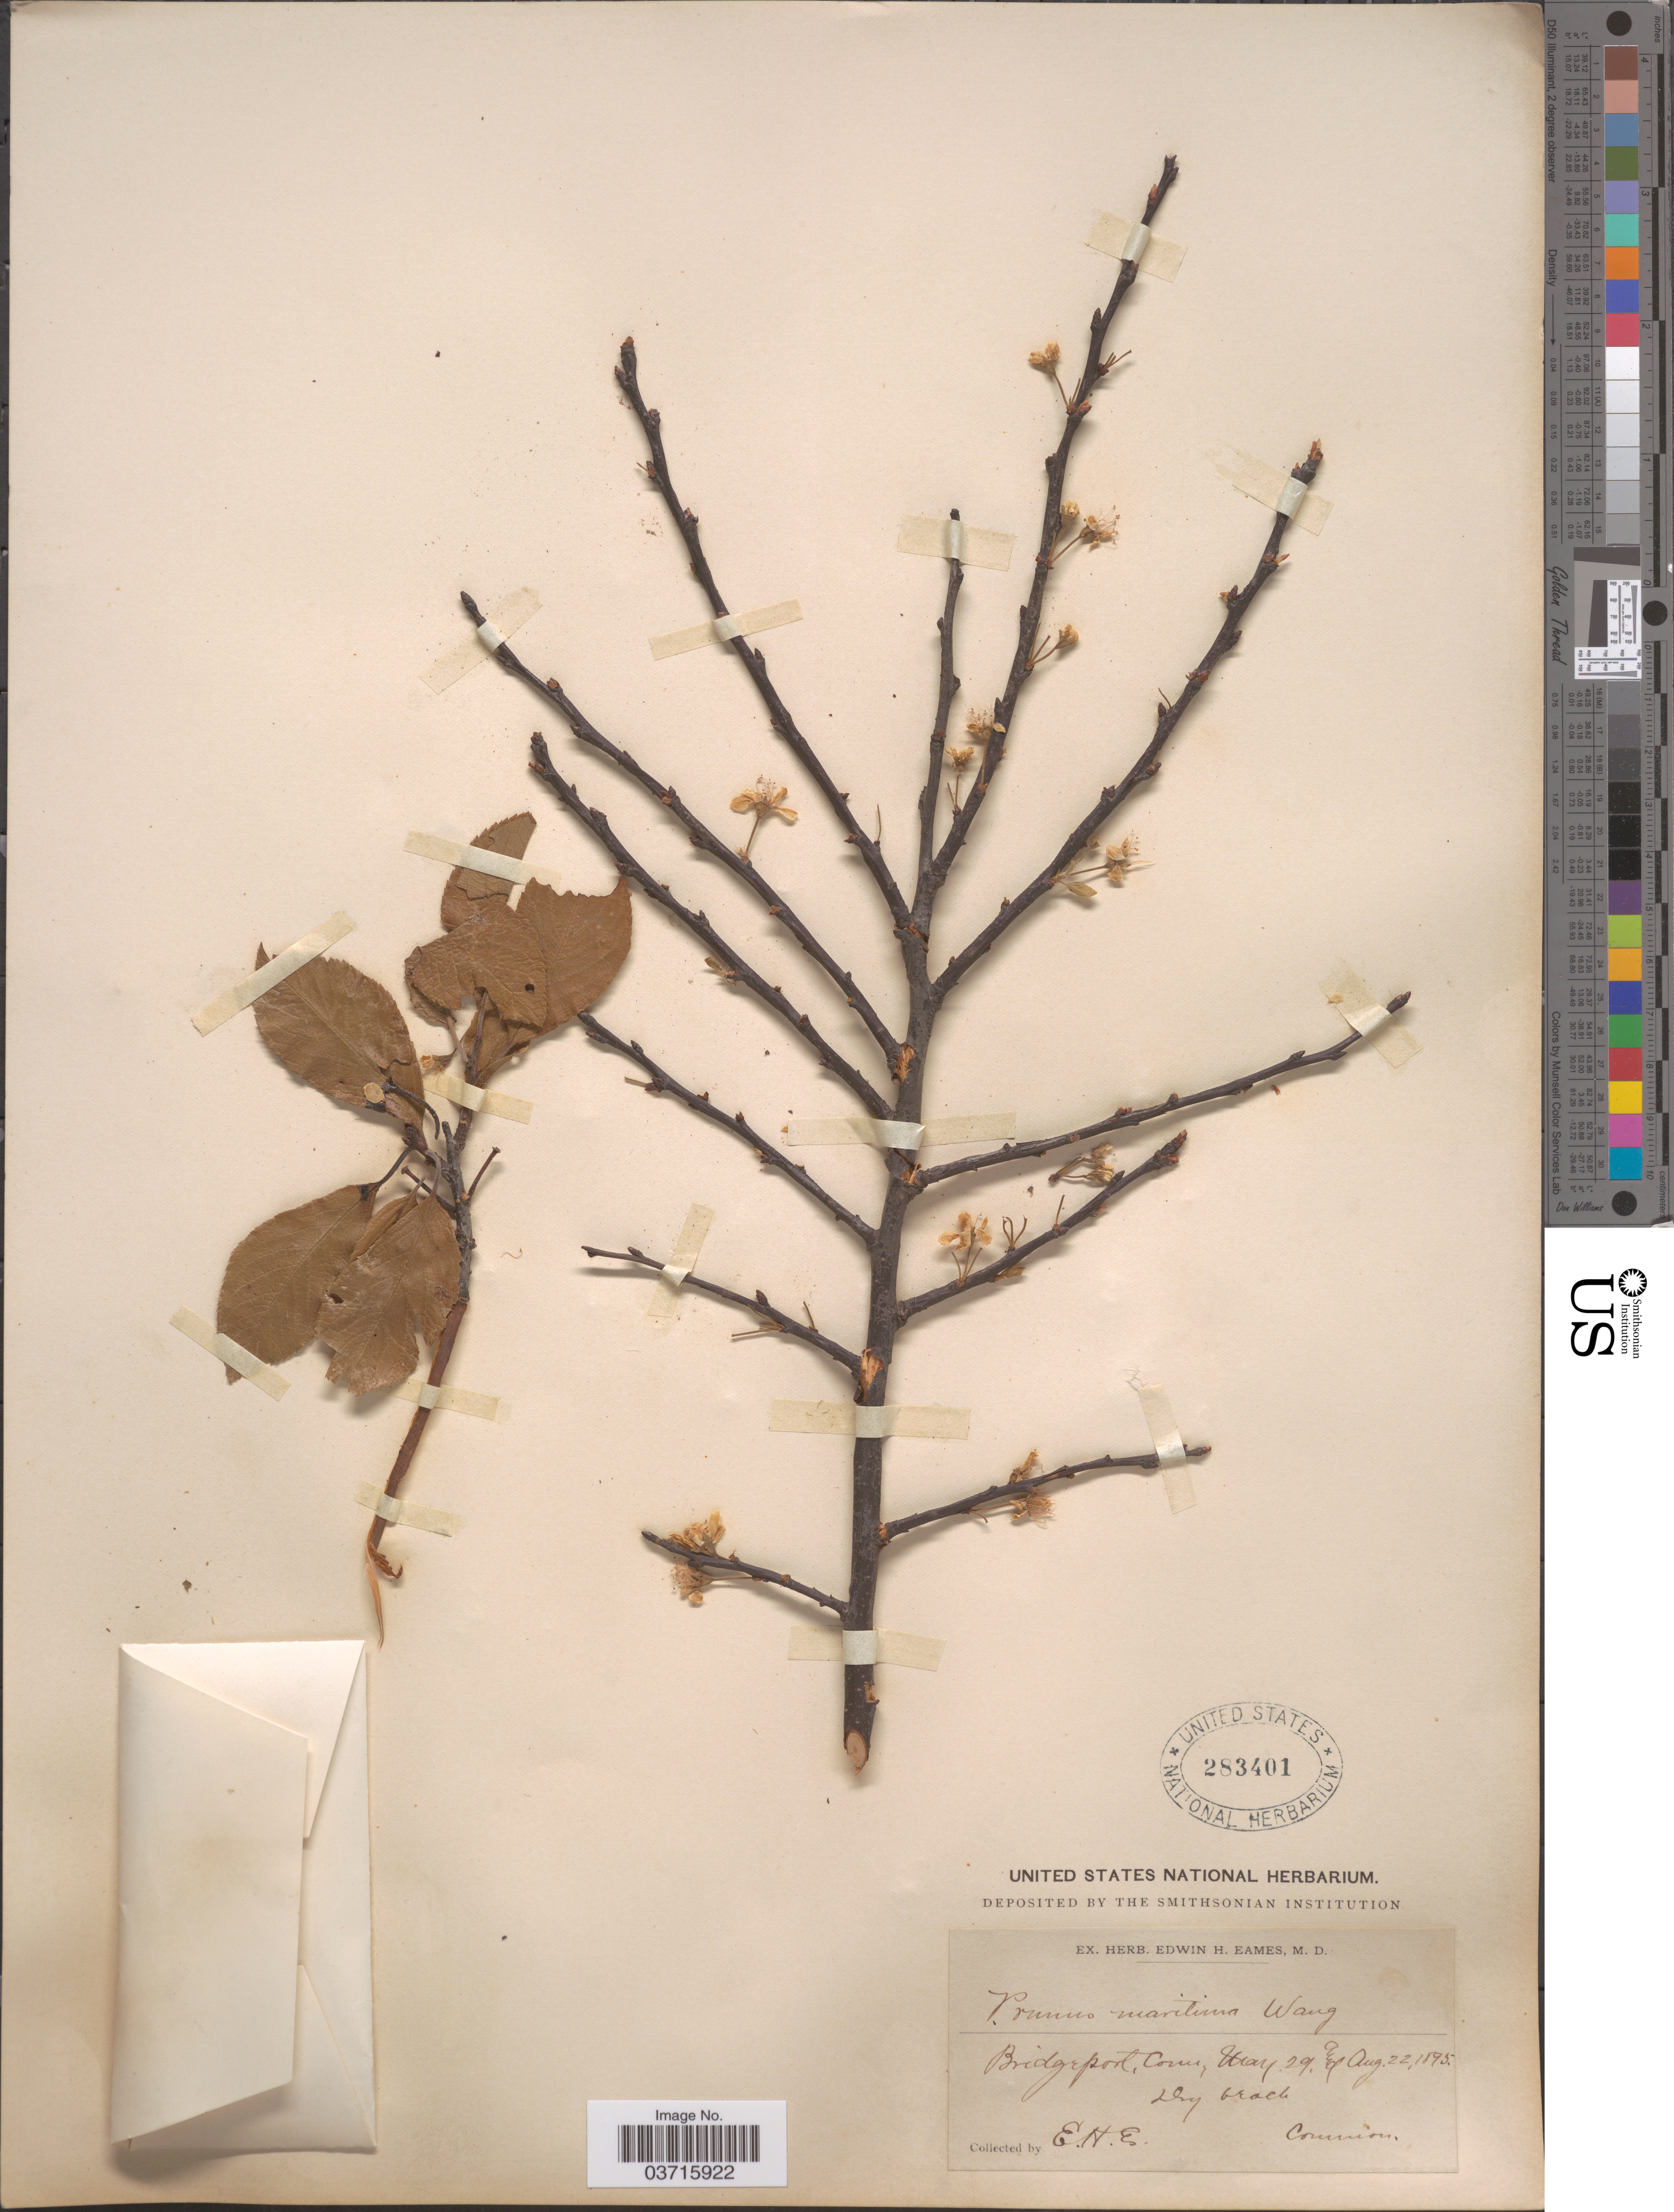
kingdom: Plantae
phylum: Tracheophyta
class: Magnoliopsida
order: Rosales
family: Rosaceae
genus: Prunus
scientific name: Prunus maritima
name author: Marshall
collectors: E. H. Eames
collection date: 1895-05-29/1895-08-22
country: United States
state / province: Connecticut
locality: Bridgeport.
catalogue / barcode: US 283401